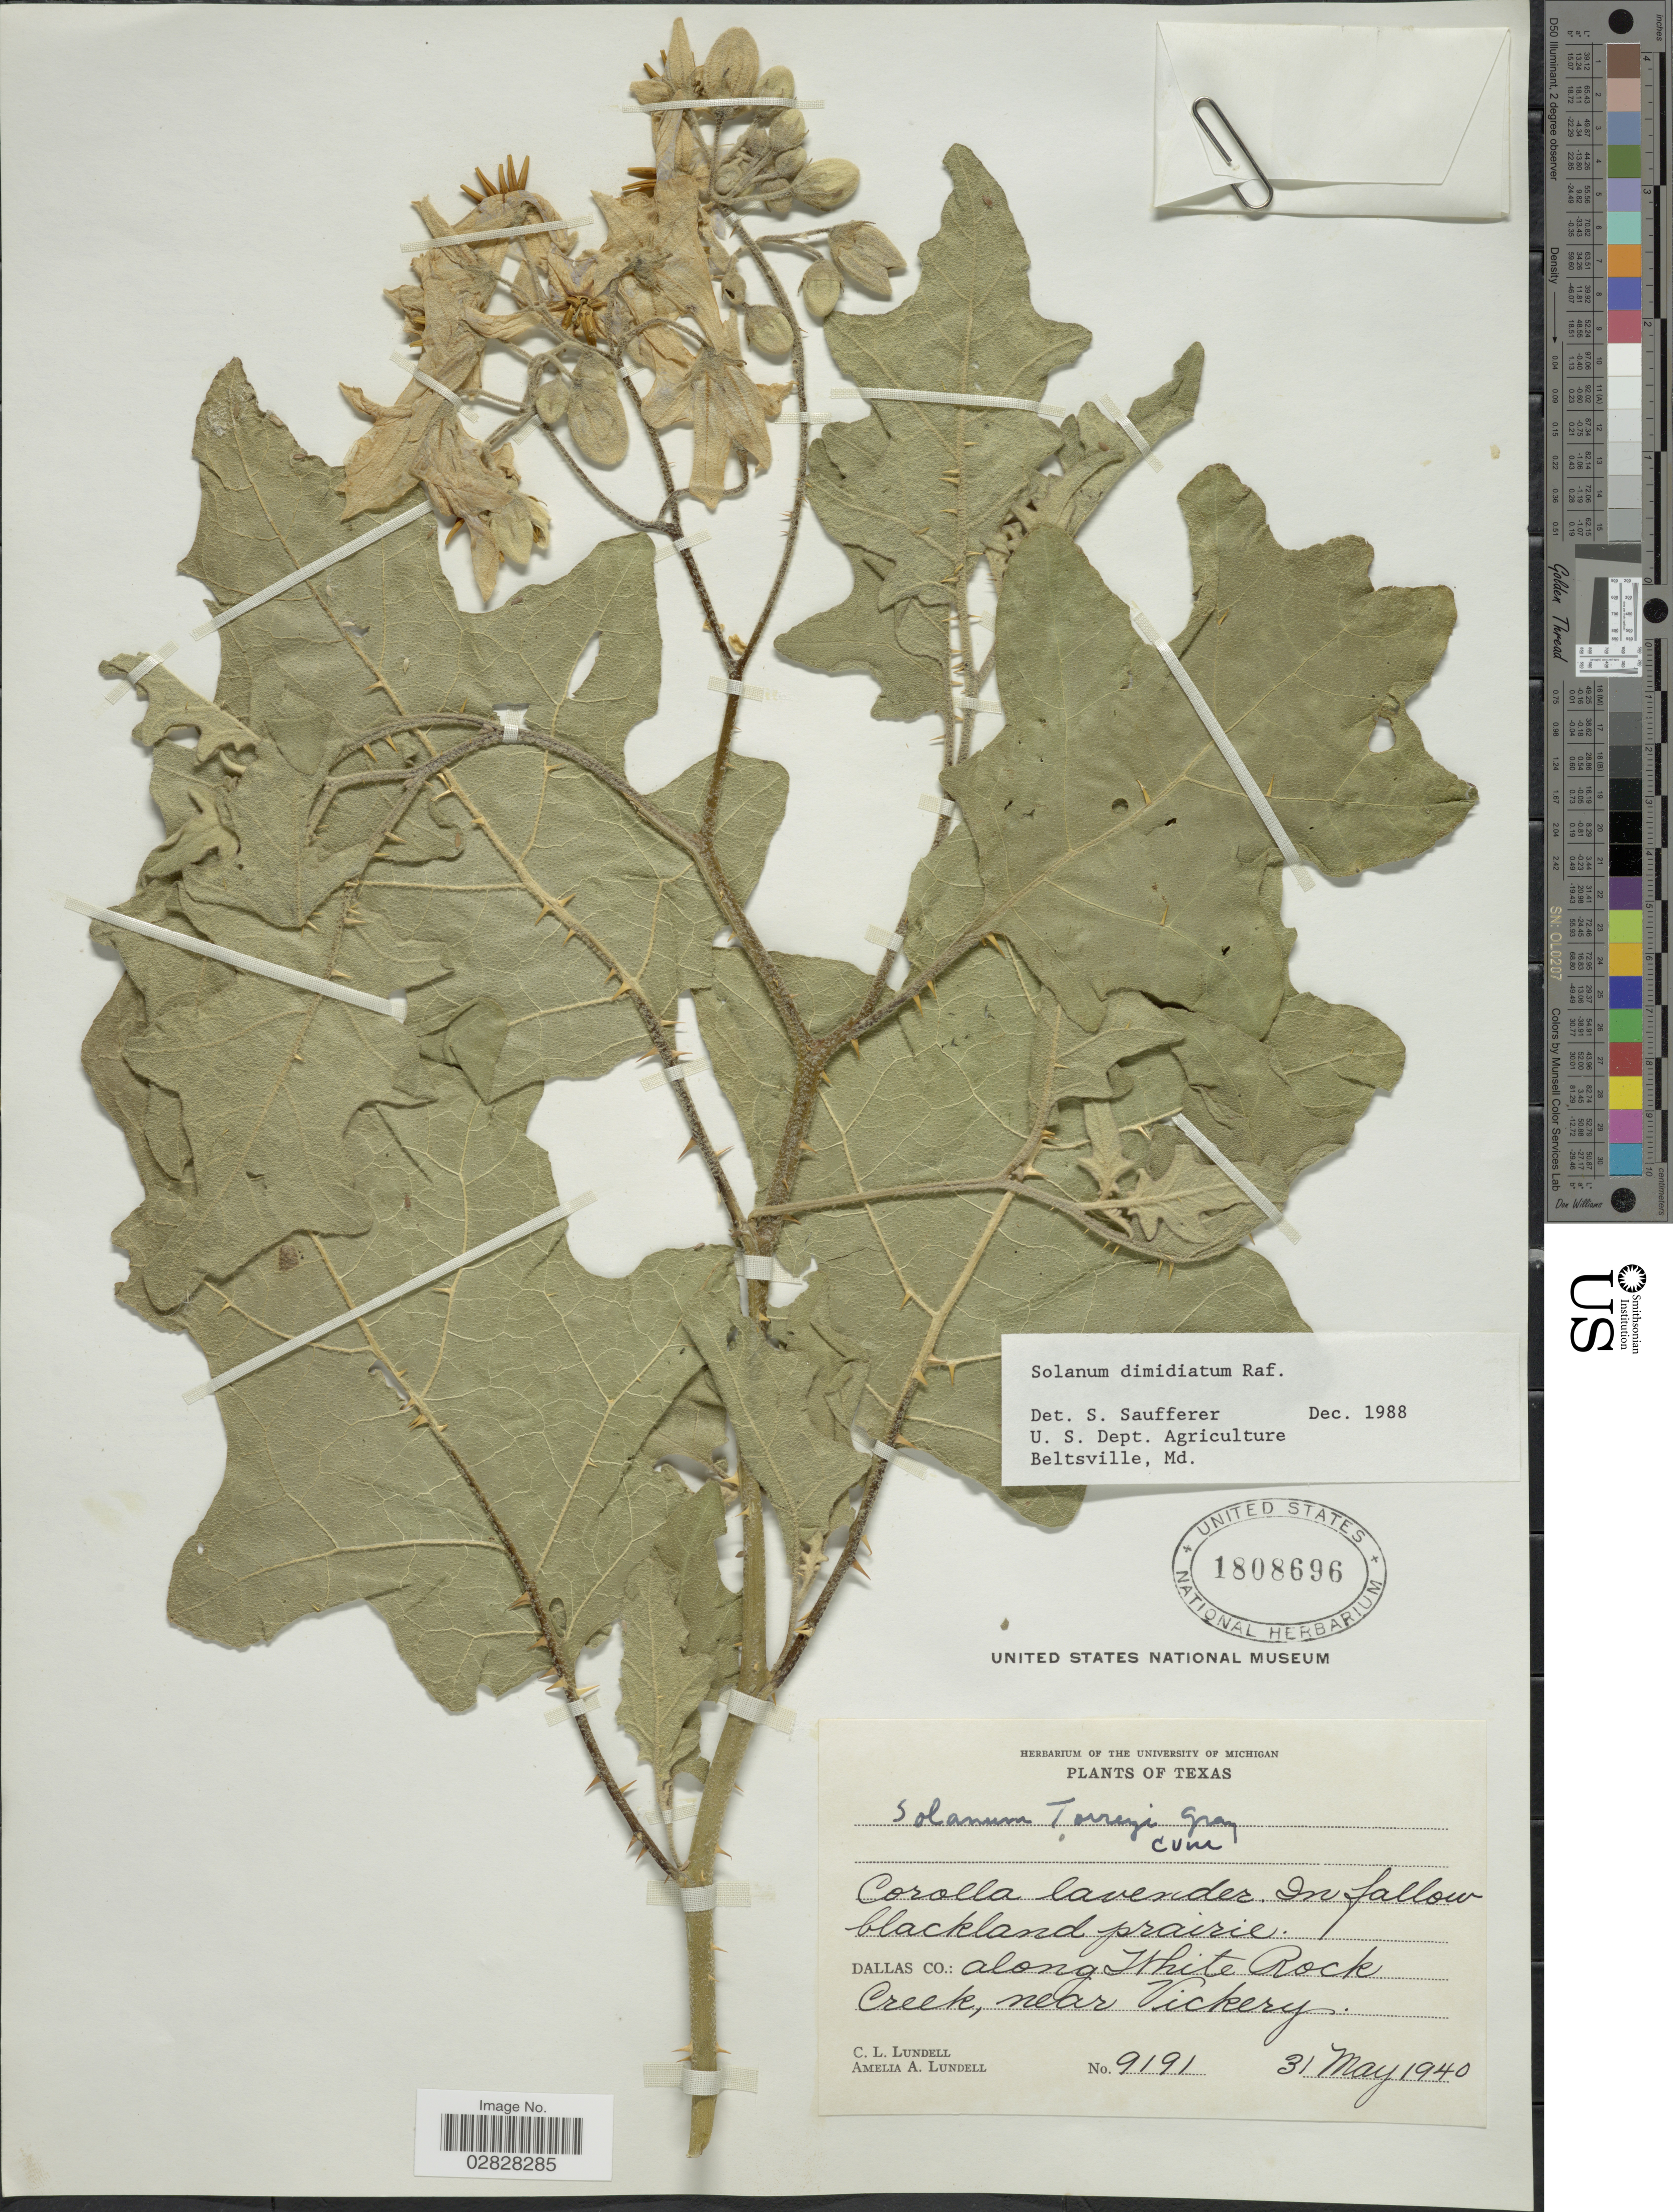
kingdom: Plantae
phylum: Tracheophyta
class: Magnoliopsida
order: Solanales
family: Solanaceae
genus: Solanum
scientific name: Solanum dimidiatum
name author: Raf.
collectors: C. L. Lundell & A. A. Lundell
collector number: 9191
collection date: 1940-05-31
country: United States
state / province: Texas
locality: Fallow blackland prairie. Dallas Co.: along White Rock Creek, near Vickery.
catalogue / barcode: US 1808696